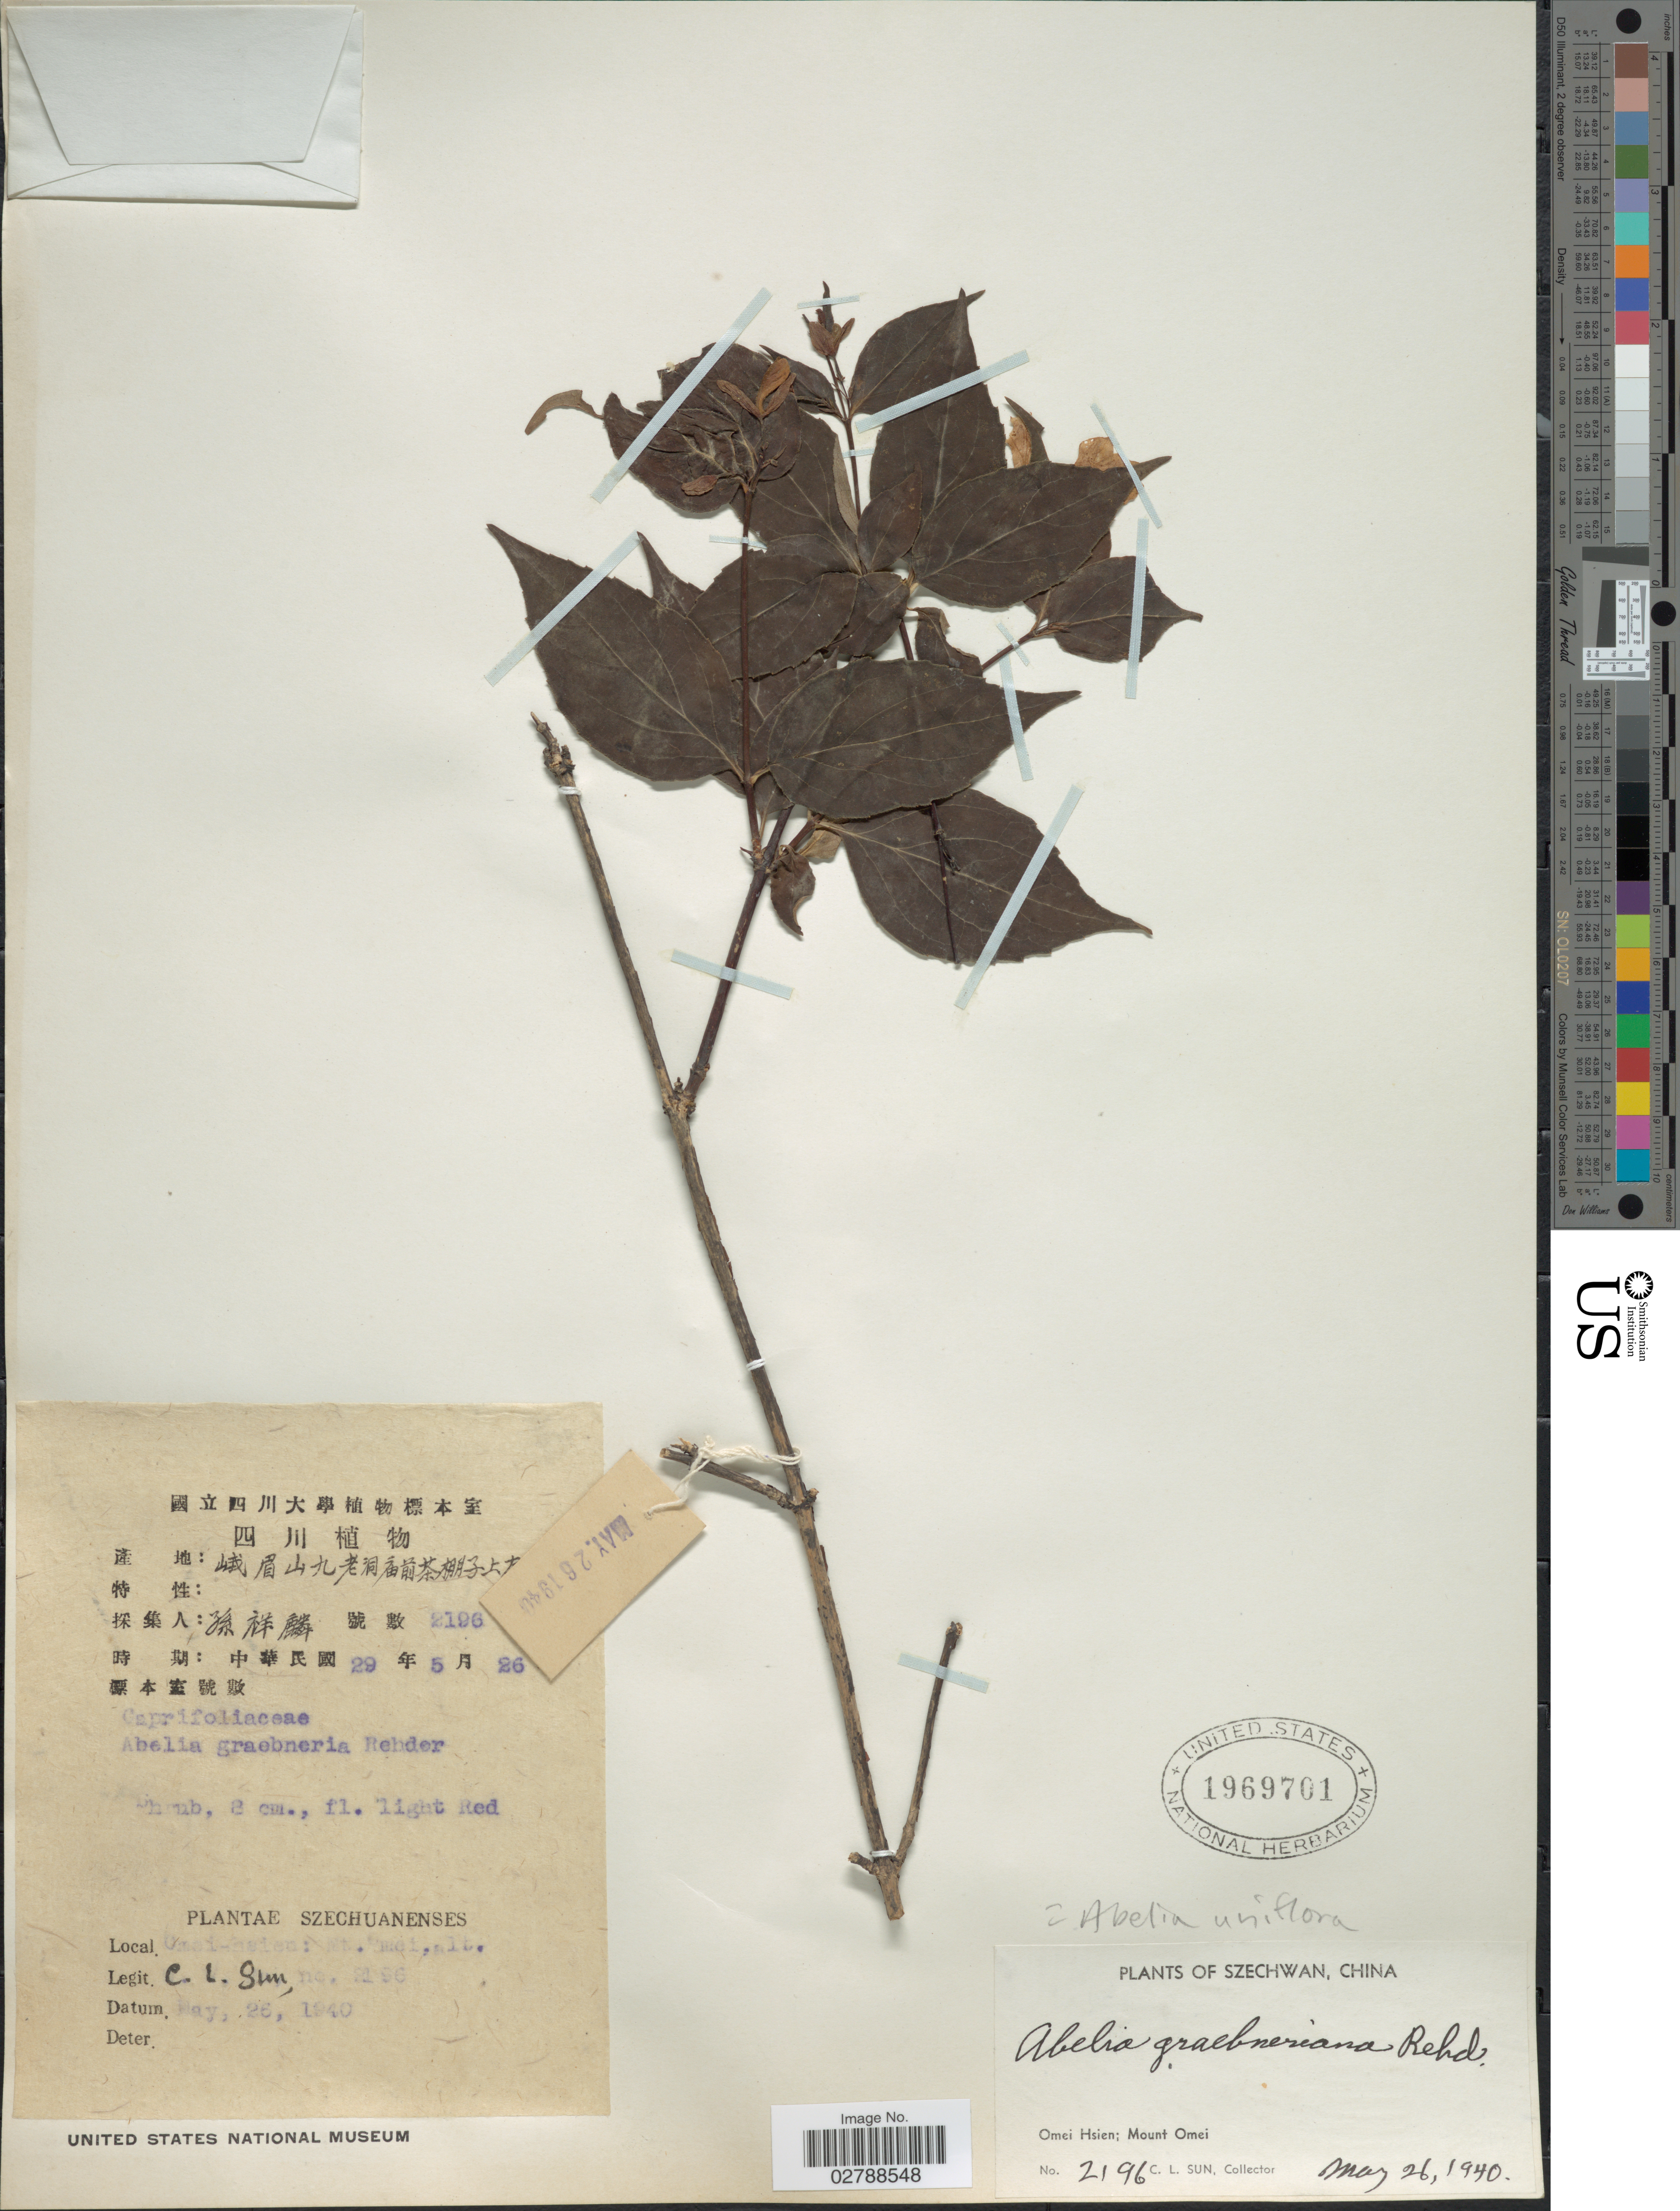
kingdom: Plantae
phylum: Tracheophyta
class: Magnoliopsida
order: Dipsacales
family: Caprifoliaceae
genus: Abelia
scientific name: Abelia uniflora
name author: R. Br.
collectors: C. Sun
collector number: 2196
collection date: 1940-05-26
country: China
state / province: Sichuan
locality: Szechwan. Omei Hsien; Mount Omei.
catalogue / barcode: US 1969701